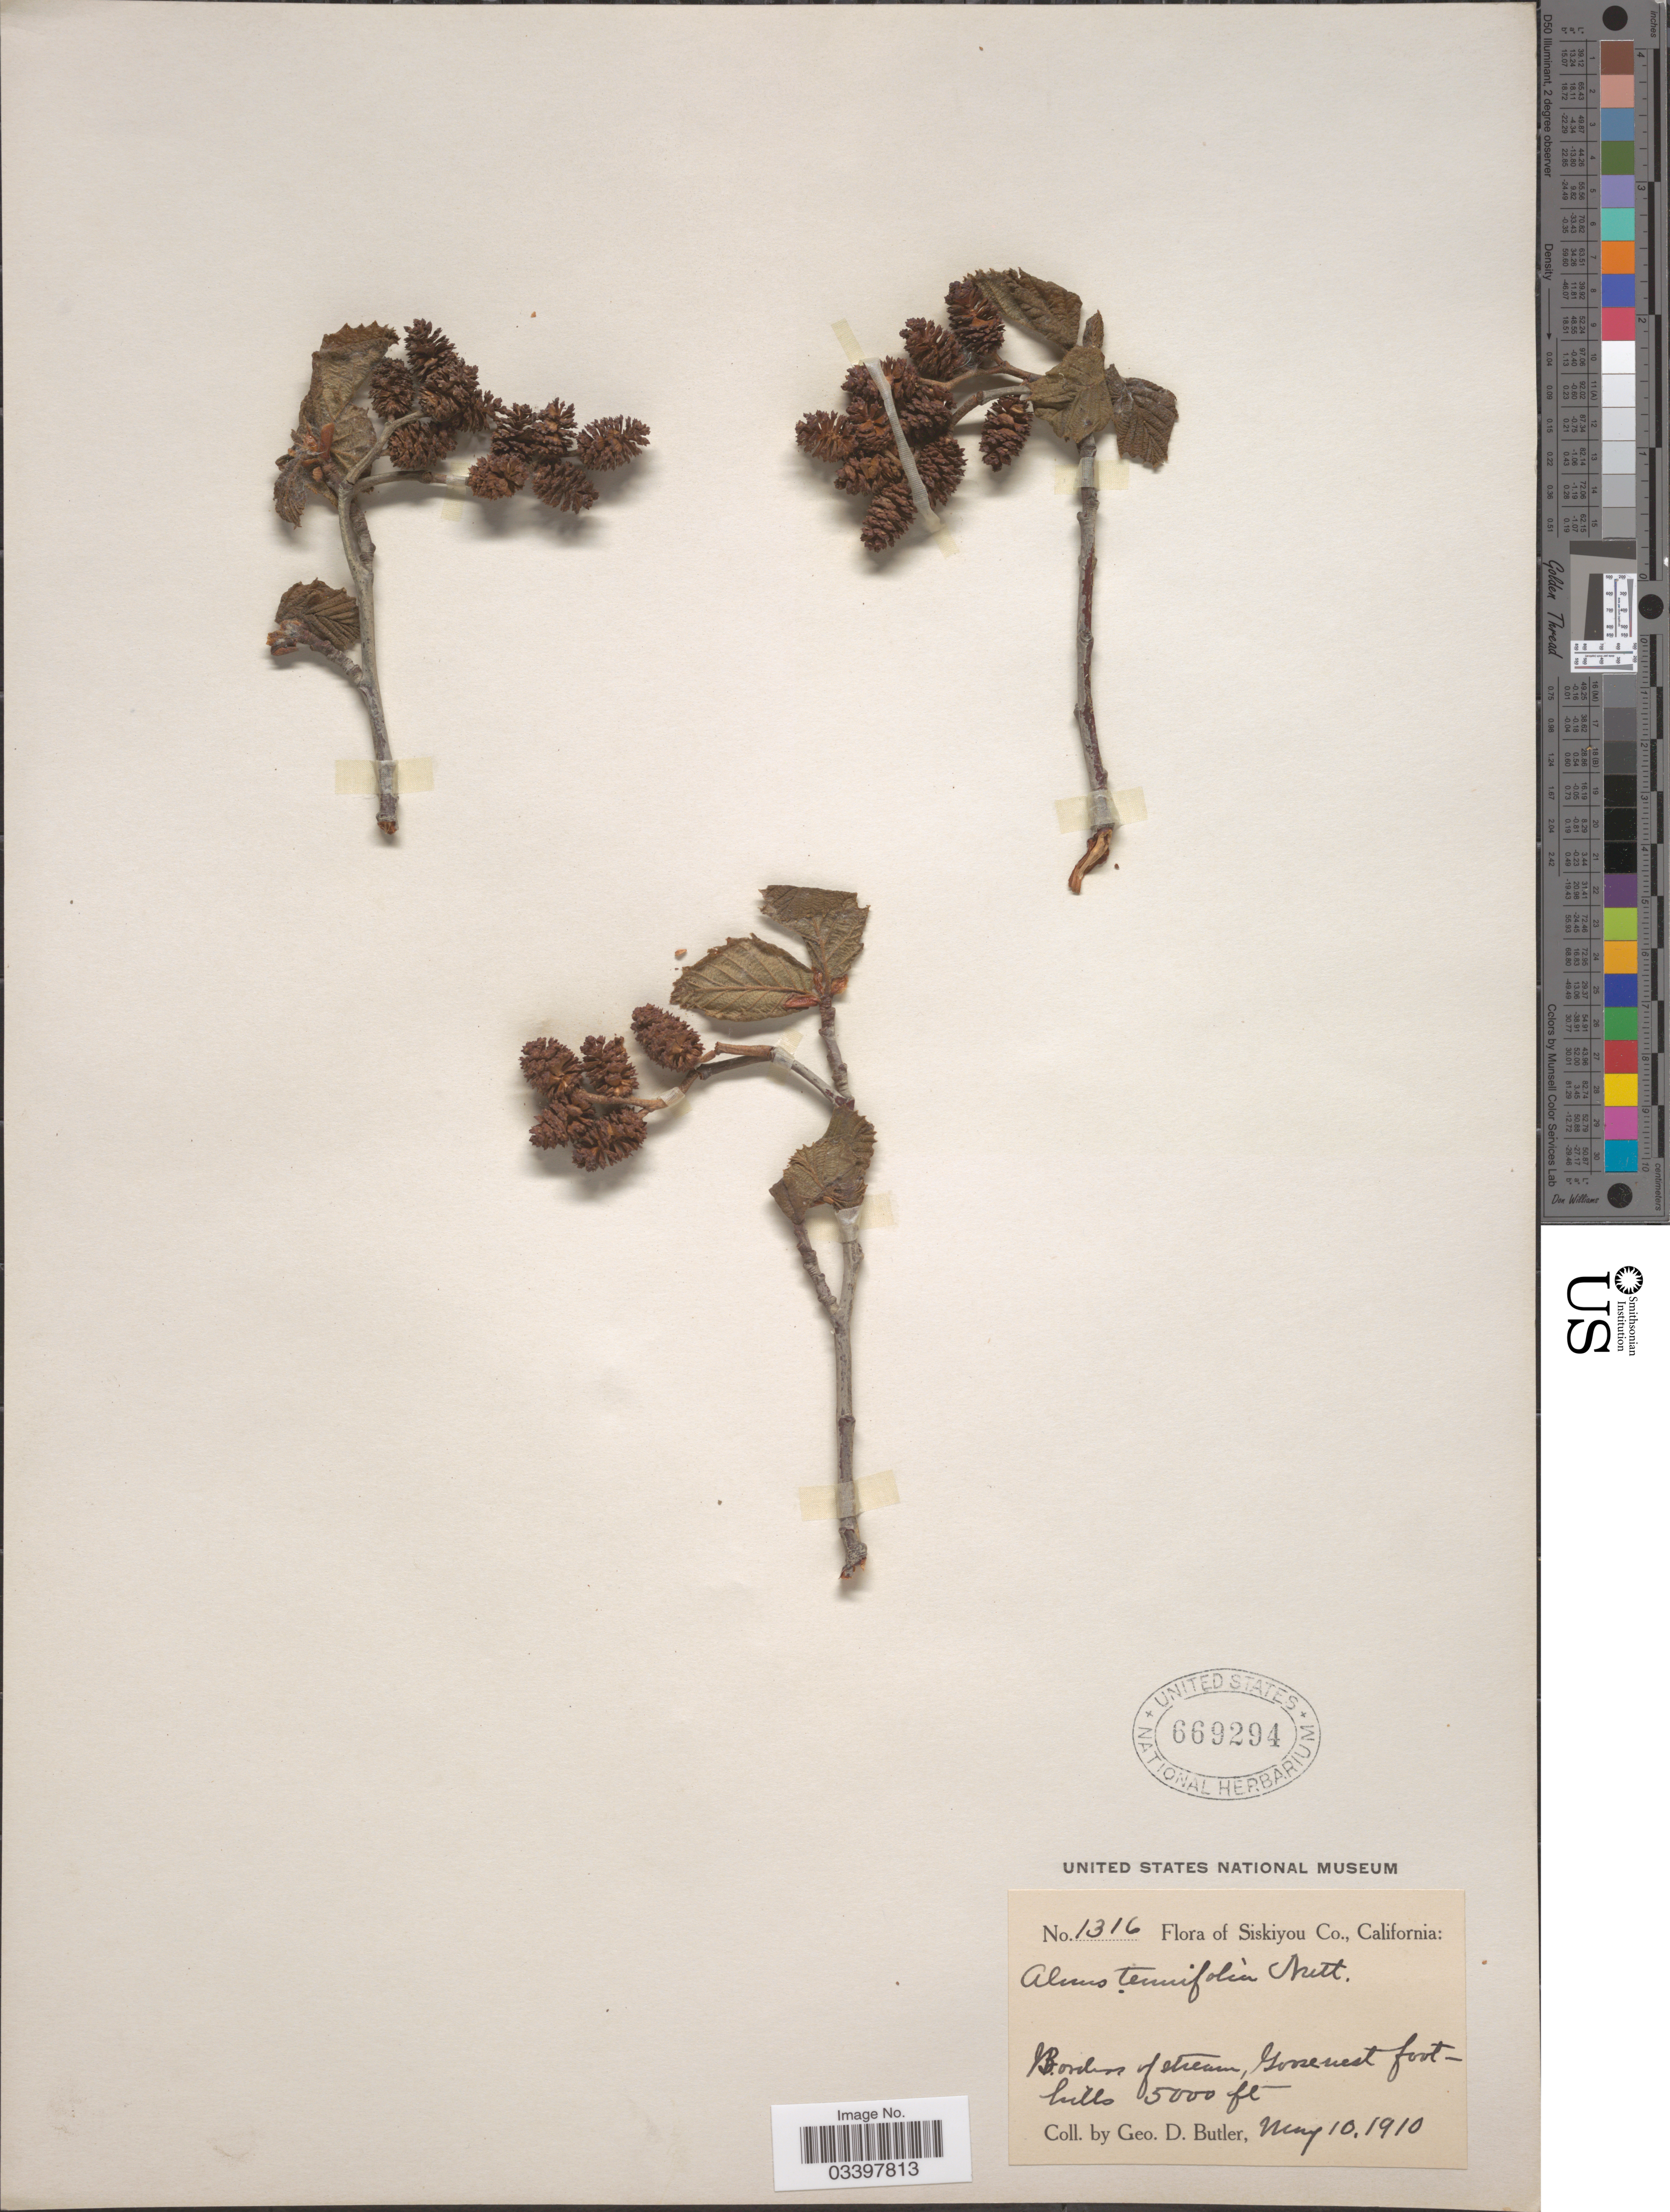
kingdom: Plantae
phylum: Tracheophyta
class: Magnoliopsida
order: Fagales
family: Betulaceae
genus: Alnus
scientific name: Alnus incana subsp. tenuifolia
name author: (Nutt.) Breitung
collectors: G. D. Butler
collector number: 1316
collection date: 1910-05-10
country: United States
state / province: California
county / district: Siskiyou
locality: Siskiyou Co., Borders of stream, Goosewest foothills.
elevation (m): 1524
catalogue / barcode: US 669294